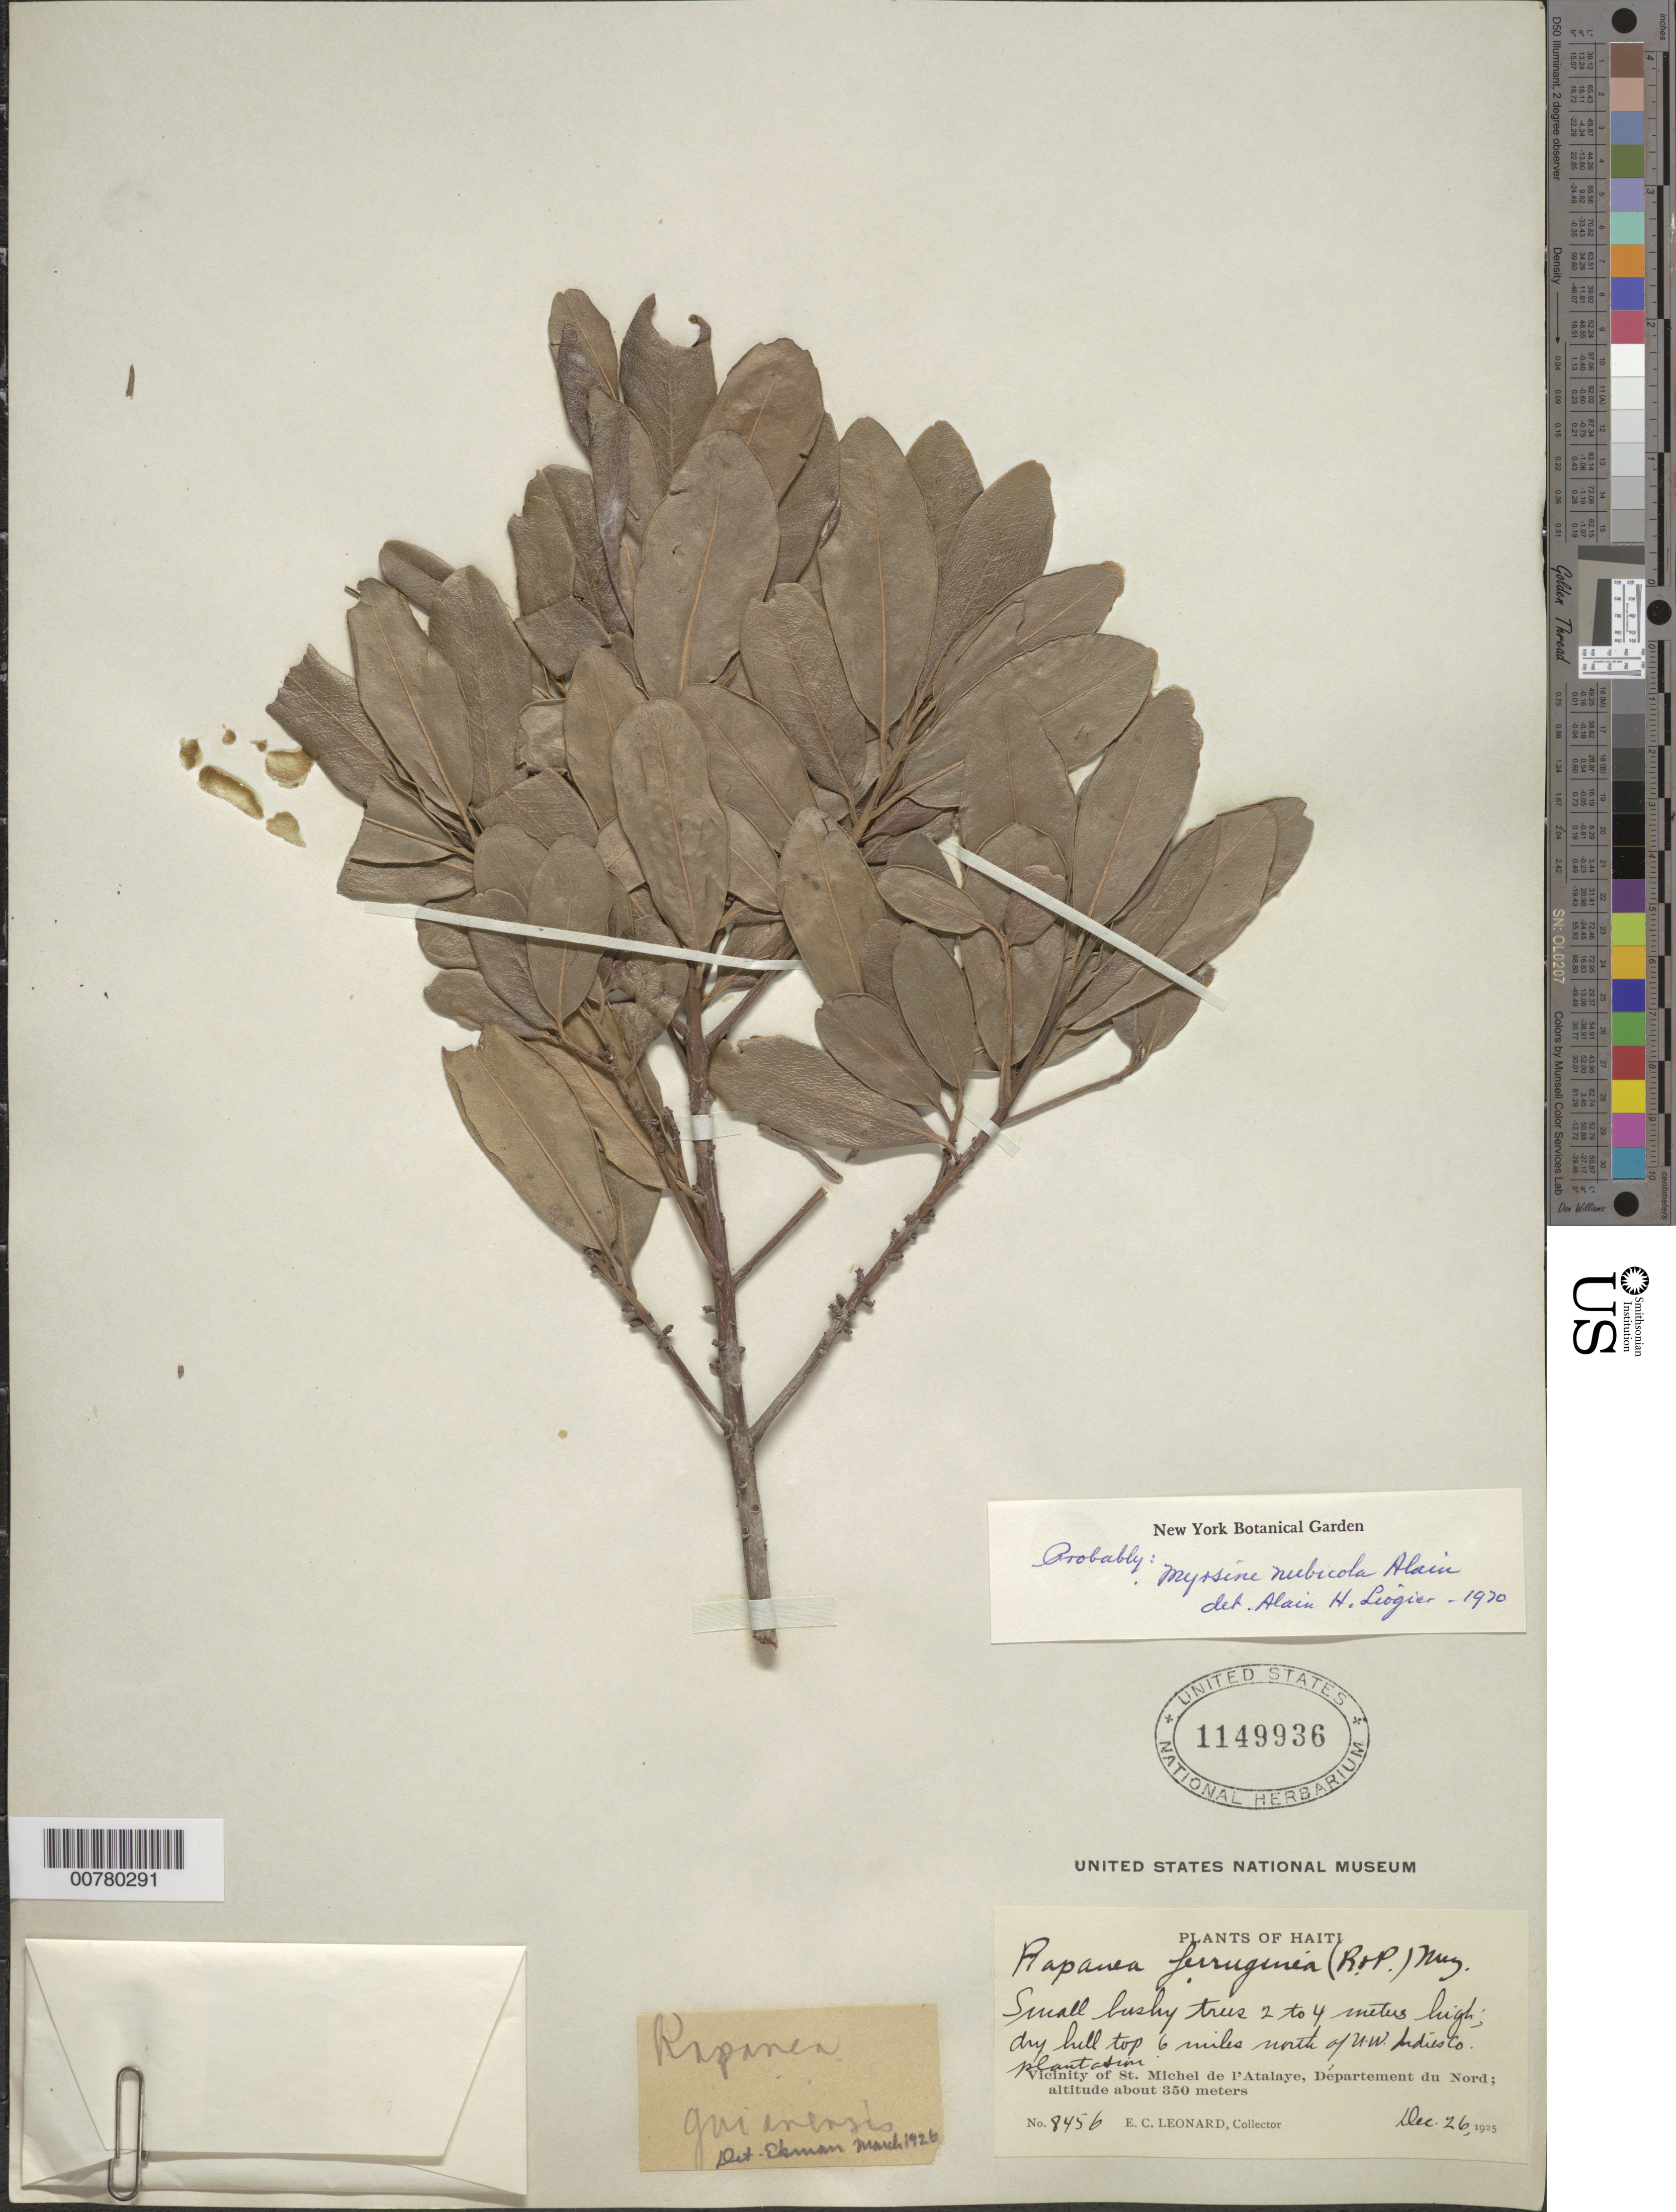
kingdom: Plantae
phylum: Tracheophyta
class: Magnoliopsida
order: Ericales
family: Primulaceae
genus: Myrsine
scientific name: Myrsine nubicola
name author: Alain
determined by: Liogier, Alain H.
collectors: E. C. Leonard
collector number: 8456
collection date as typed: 26 Dec 1925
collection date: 1925-12-26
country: Haiti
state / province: Nord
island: Hispaniola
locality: Vicinity of St. Michel de l'Atalaye, 6 miles N of U.W. Indies Co. plantation.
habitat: Dry hill top.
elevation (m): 350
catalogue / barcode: US 1149936